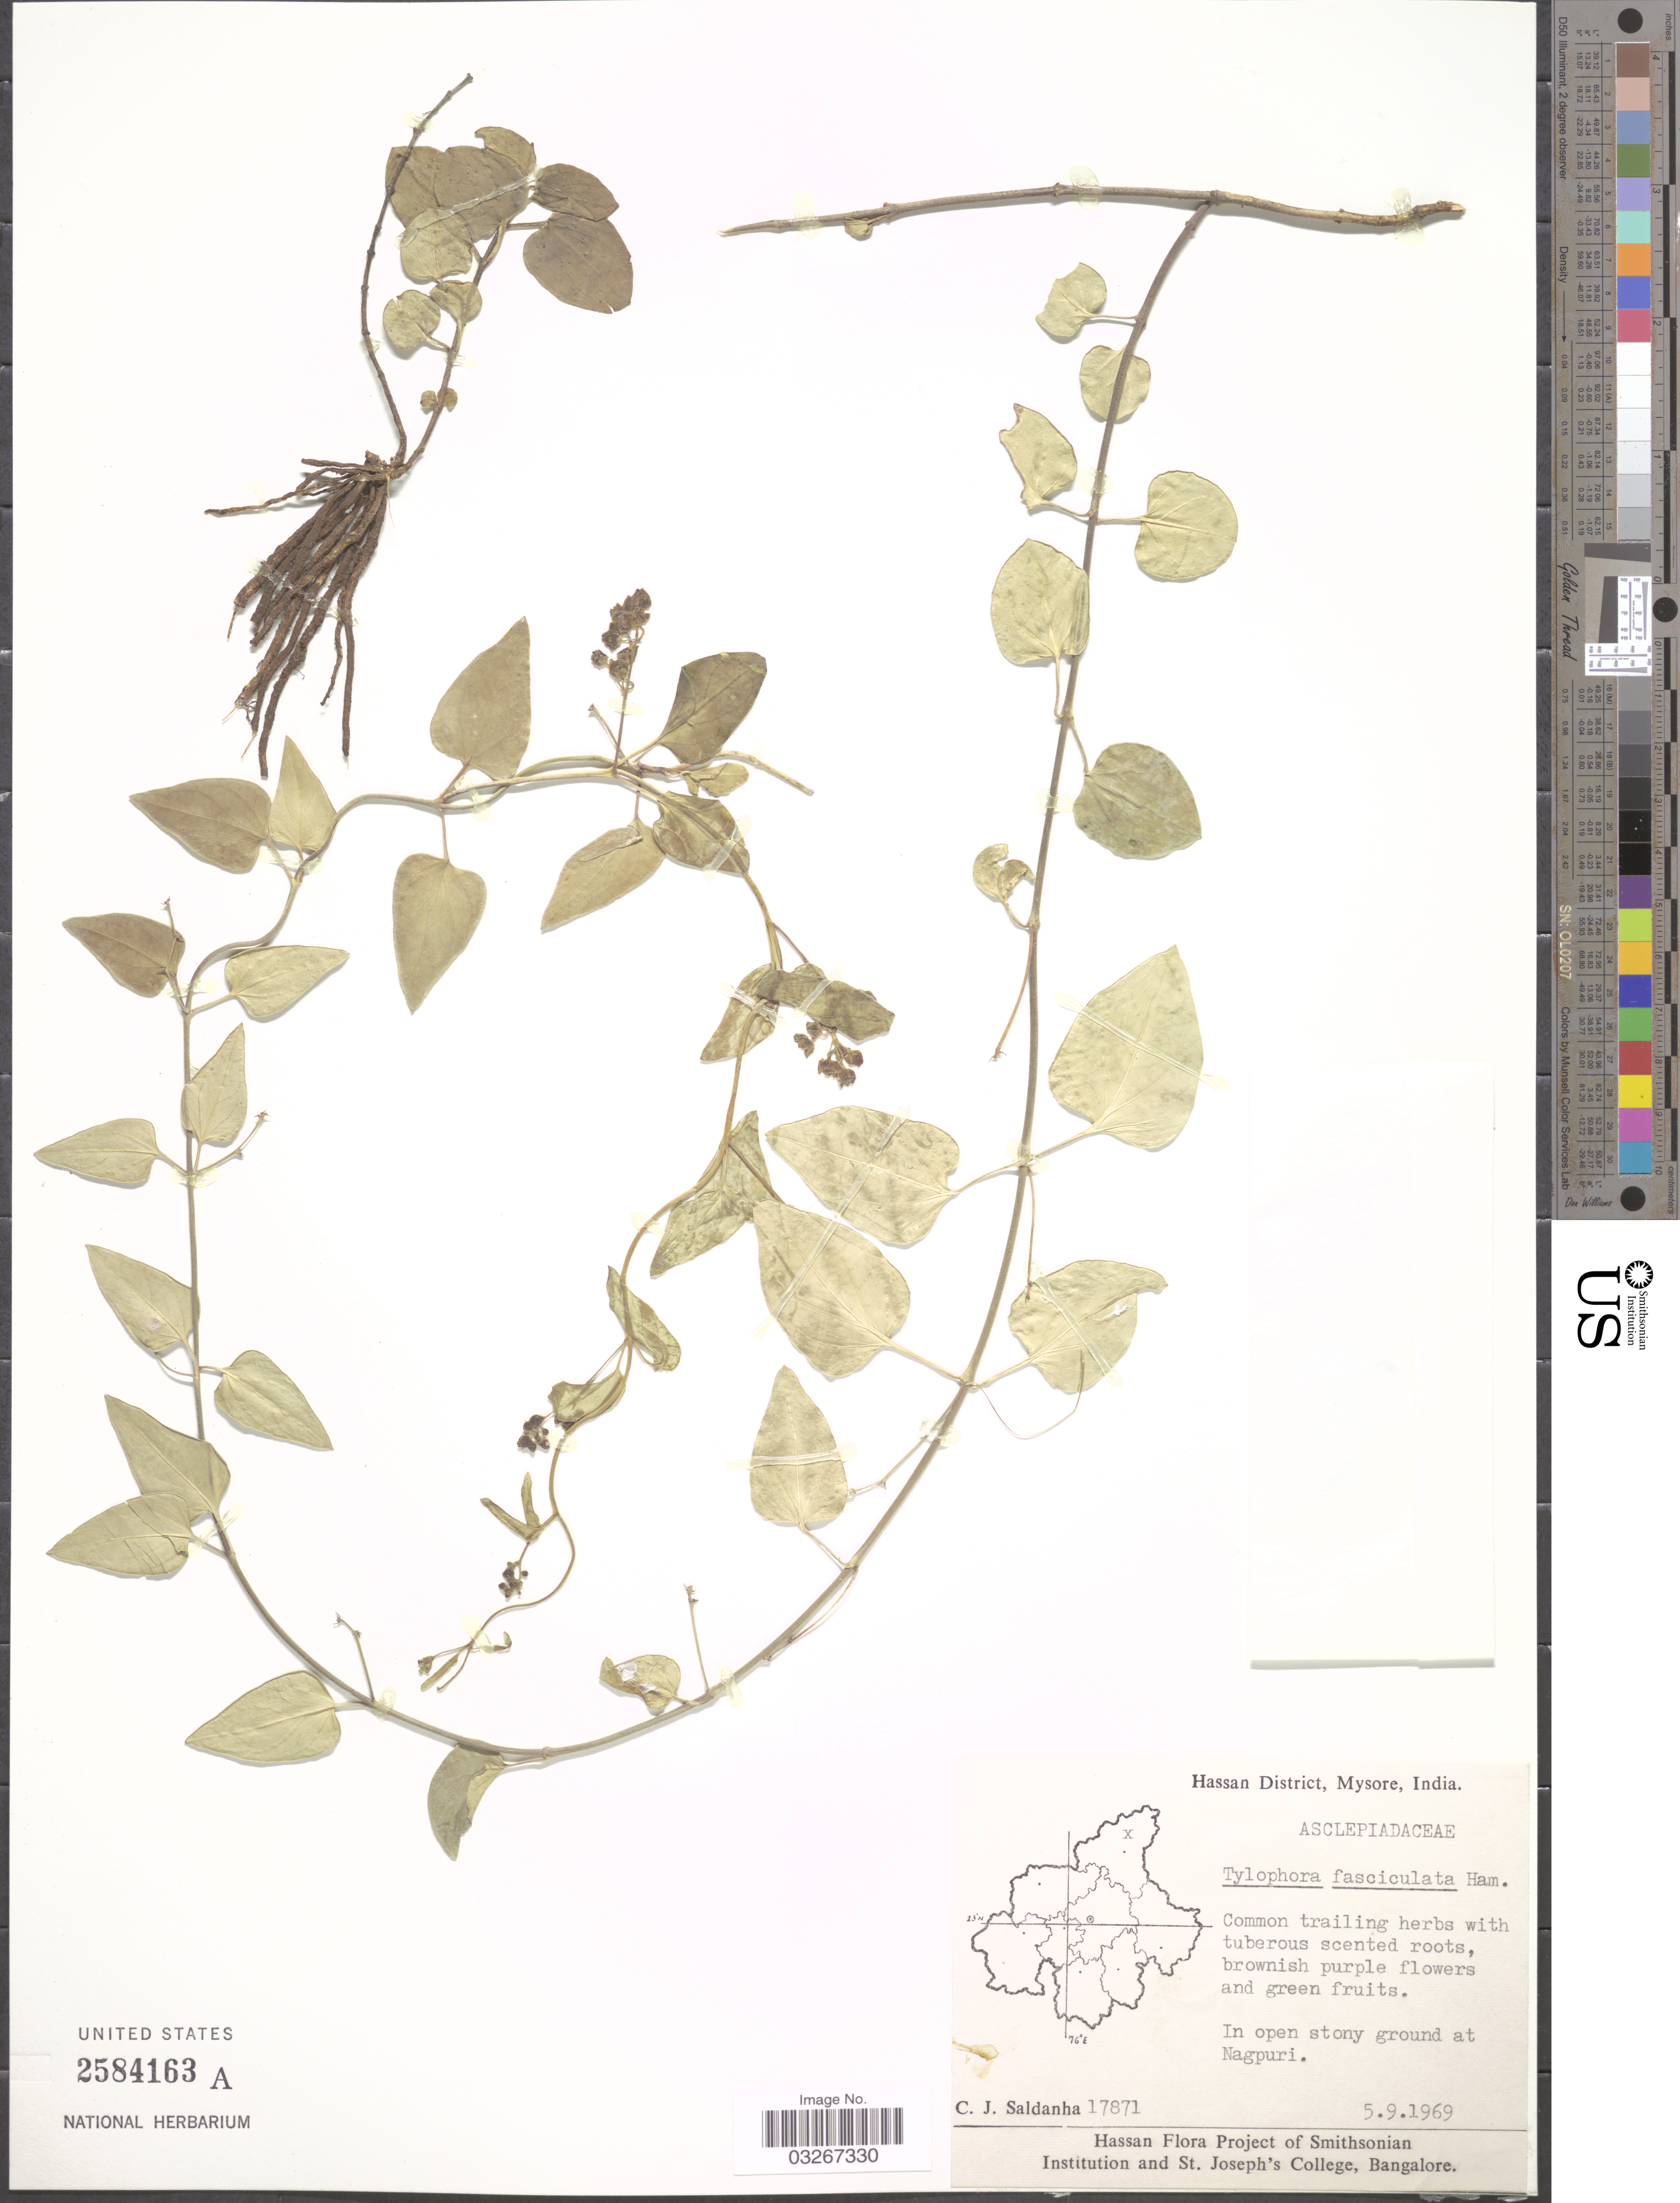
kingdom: Plantae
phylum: Tracheophyta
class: Magnoliopsida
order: Gentianales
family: Apocynaceae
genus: Tylophora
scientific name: Tylophora fasciculata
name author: Buch.-Ham. ex Wight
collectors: C. J. Saldanha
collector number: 17871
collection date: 1969-09-05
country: India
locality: Hassan District, Mysore. In open stony ground at Nagpuri.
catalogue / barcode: US 2584163A